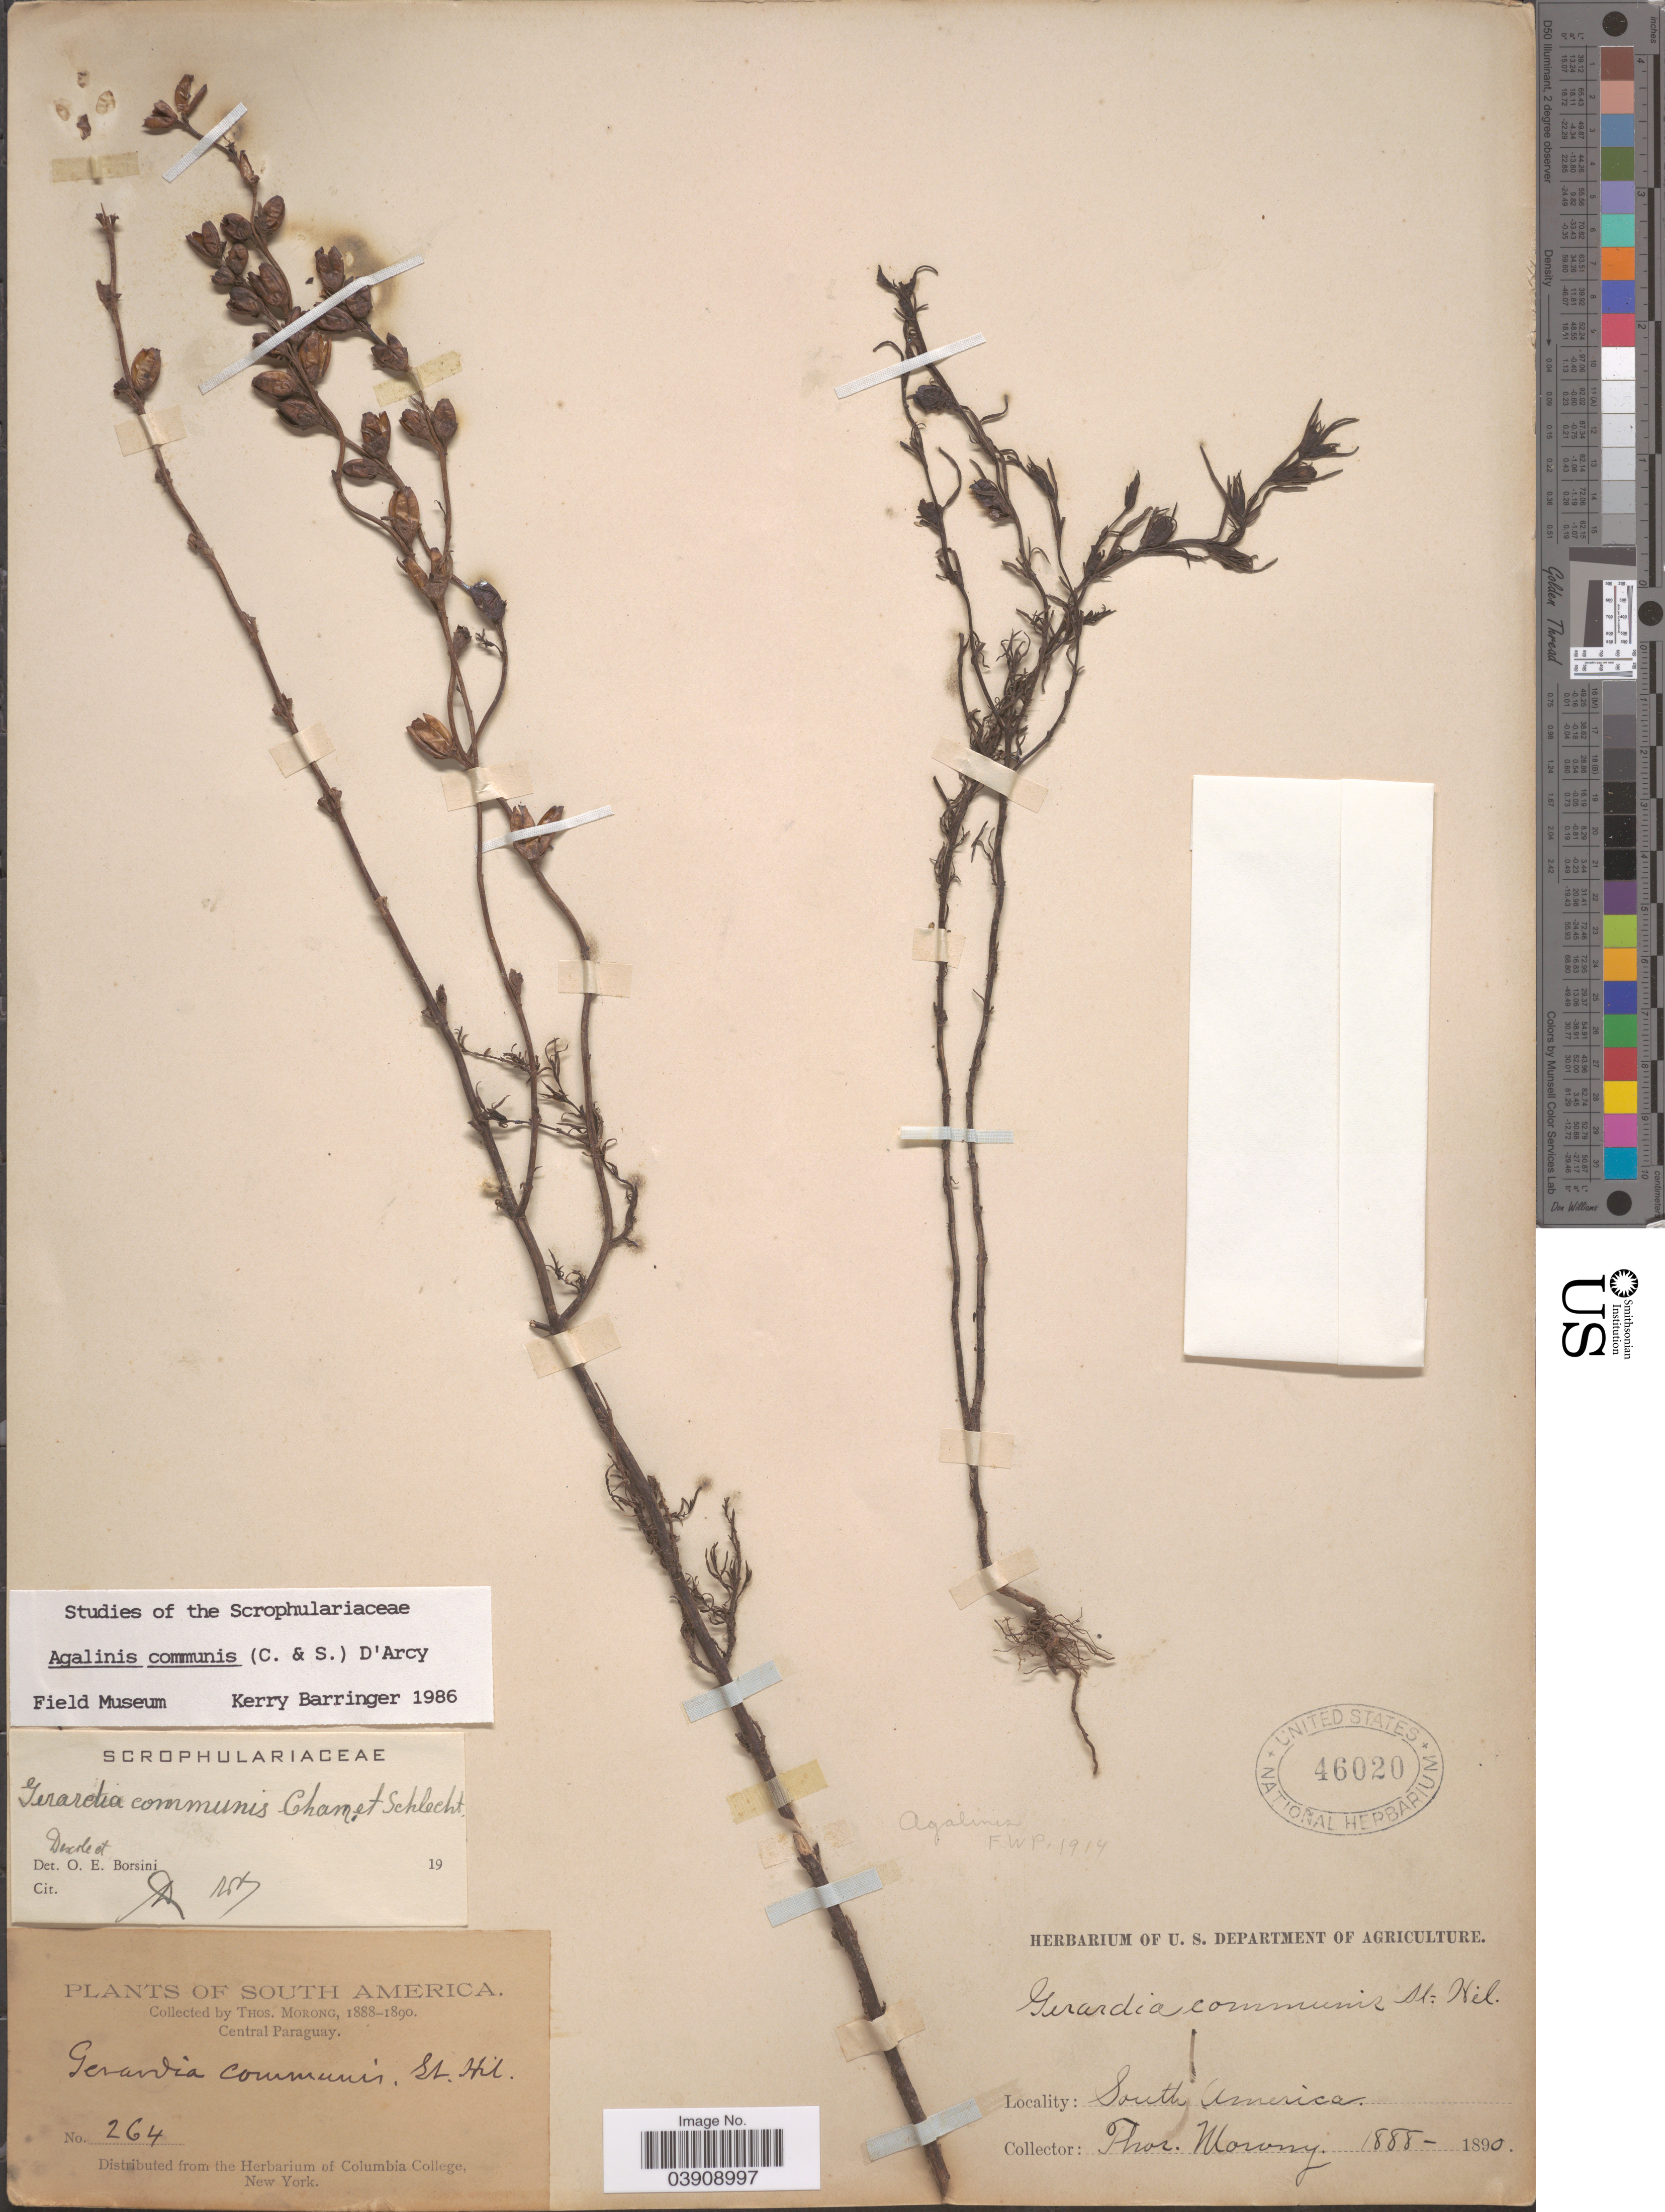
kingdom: Plantae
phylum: Tracheophyta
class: Magnoliopsida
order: Lamiales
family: Orobanchaceae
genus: Agalinis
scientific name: Agalinis communis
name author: (Cham. & Schltdl.) D'Arcy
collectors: ex herb. T. Morong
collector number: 264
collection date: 1888/1890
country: Paraguay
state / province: Central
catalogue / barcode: US 46020